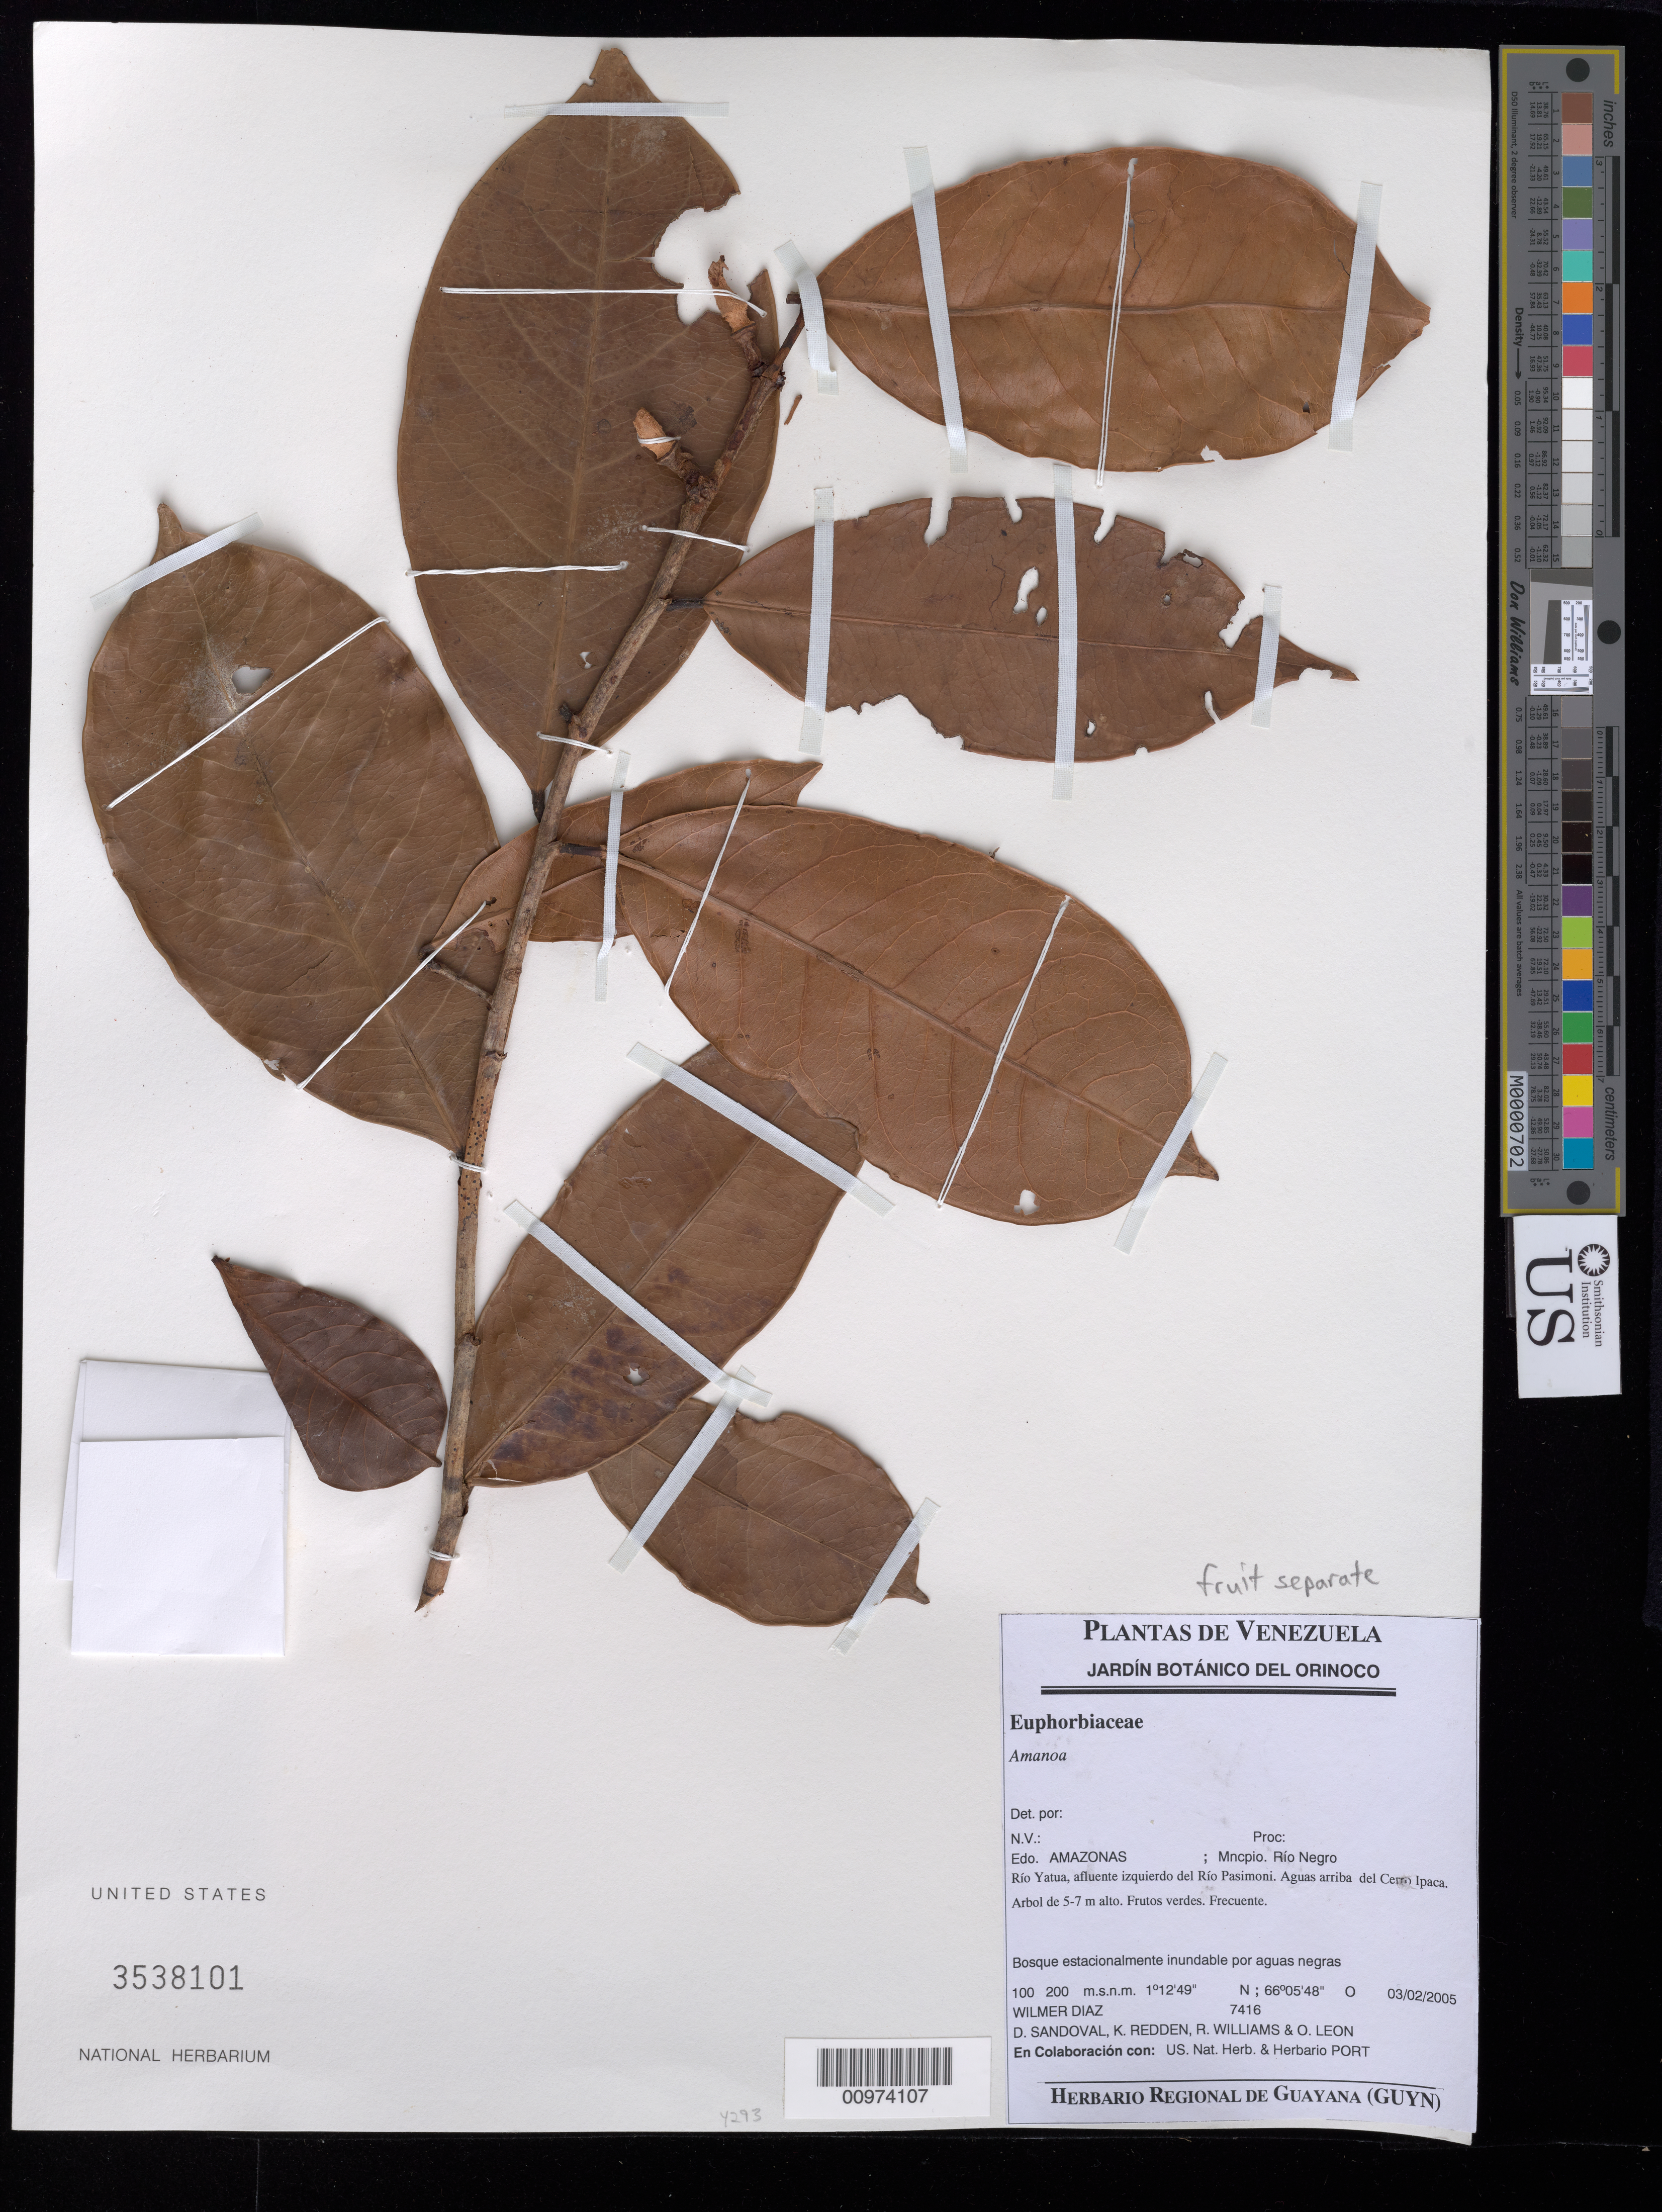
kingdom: Plantae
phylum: Tracheophyta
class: Magnoliopsida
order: Malpighiales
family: Phyllanthaceae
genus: Amanoa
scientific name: Amanoa sp.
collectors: W. Díaz P., D. Sandoval, K. M. Redden, R. Williams & O. León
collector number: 7416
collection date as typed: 3-Feb-05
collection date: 2005-02-03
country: Venezuela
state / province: Amazonas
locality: Mun. Río Negro, Río Yatua, afluente del Río Pasimoni, Cerro Ipaca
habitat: Bosque estacionalmente inundable por aguas negras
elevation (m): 100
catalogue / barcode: US 3538101